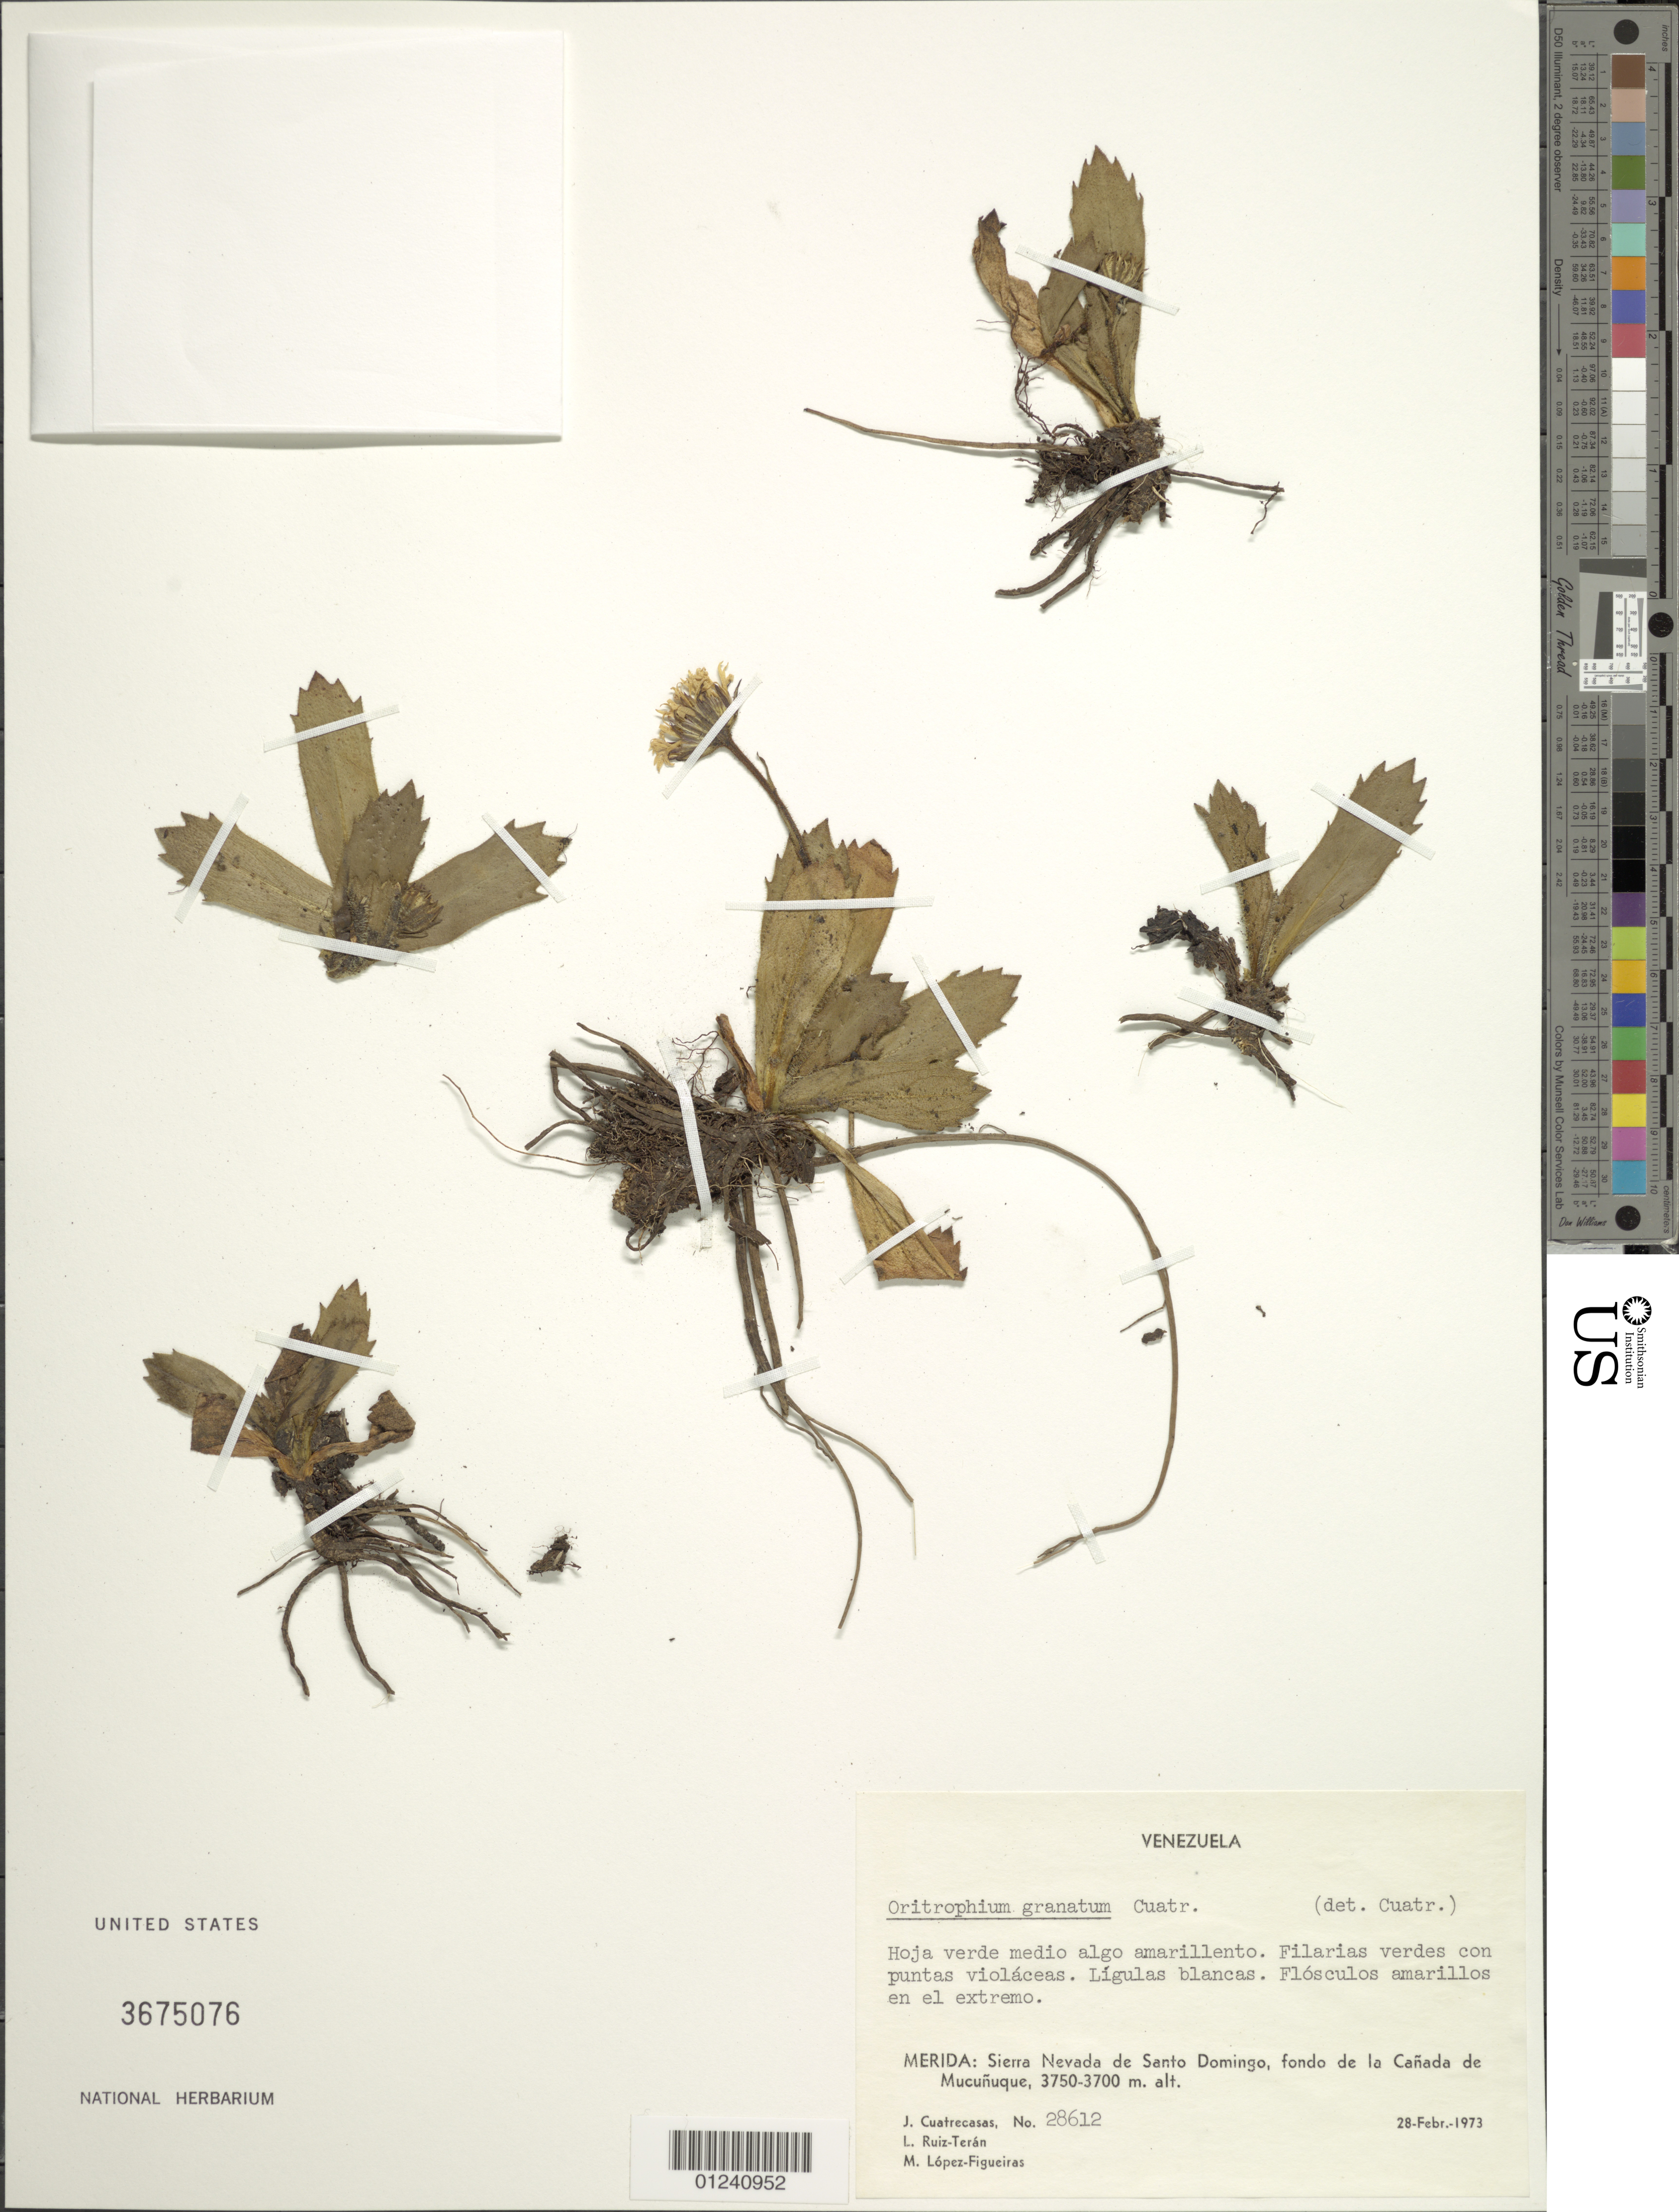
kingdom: Plantae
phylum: Tracheophyta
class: Magnoliopsida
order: Asterales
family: Asteraceae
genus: Oritrophium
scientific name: Oritrophium granatum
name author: Cuatrec.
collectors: J. Cuatrecasas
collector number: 28612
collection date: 1973-02-28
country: Venezuela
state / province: Mérida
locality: Sierra Nevada de Santo Domingo, fondo de las Cañada de Mucuñuque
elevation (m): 3700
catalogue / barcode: US 3675076